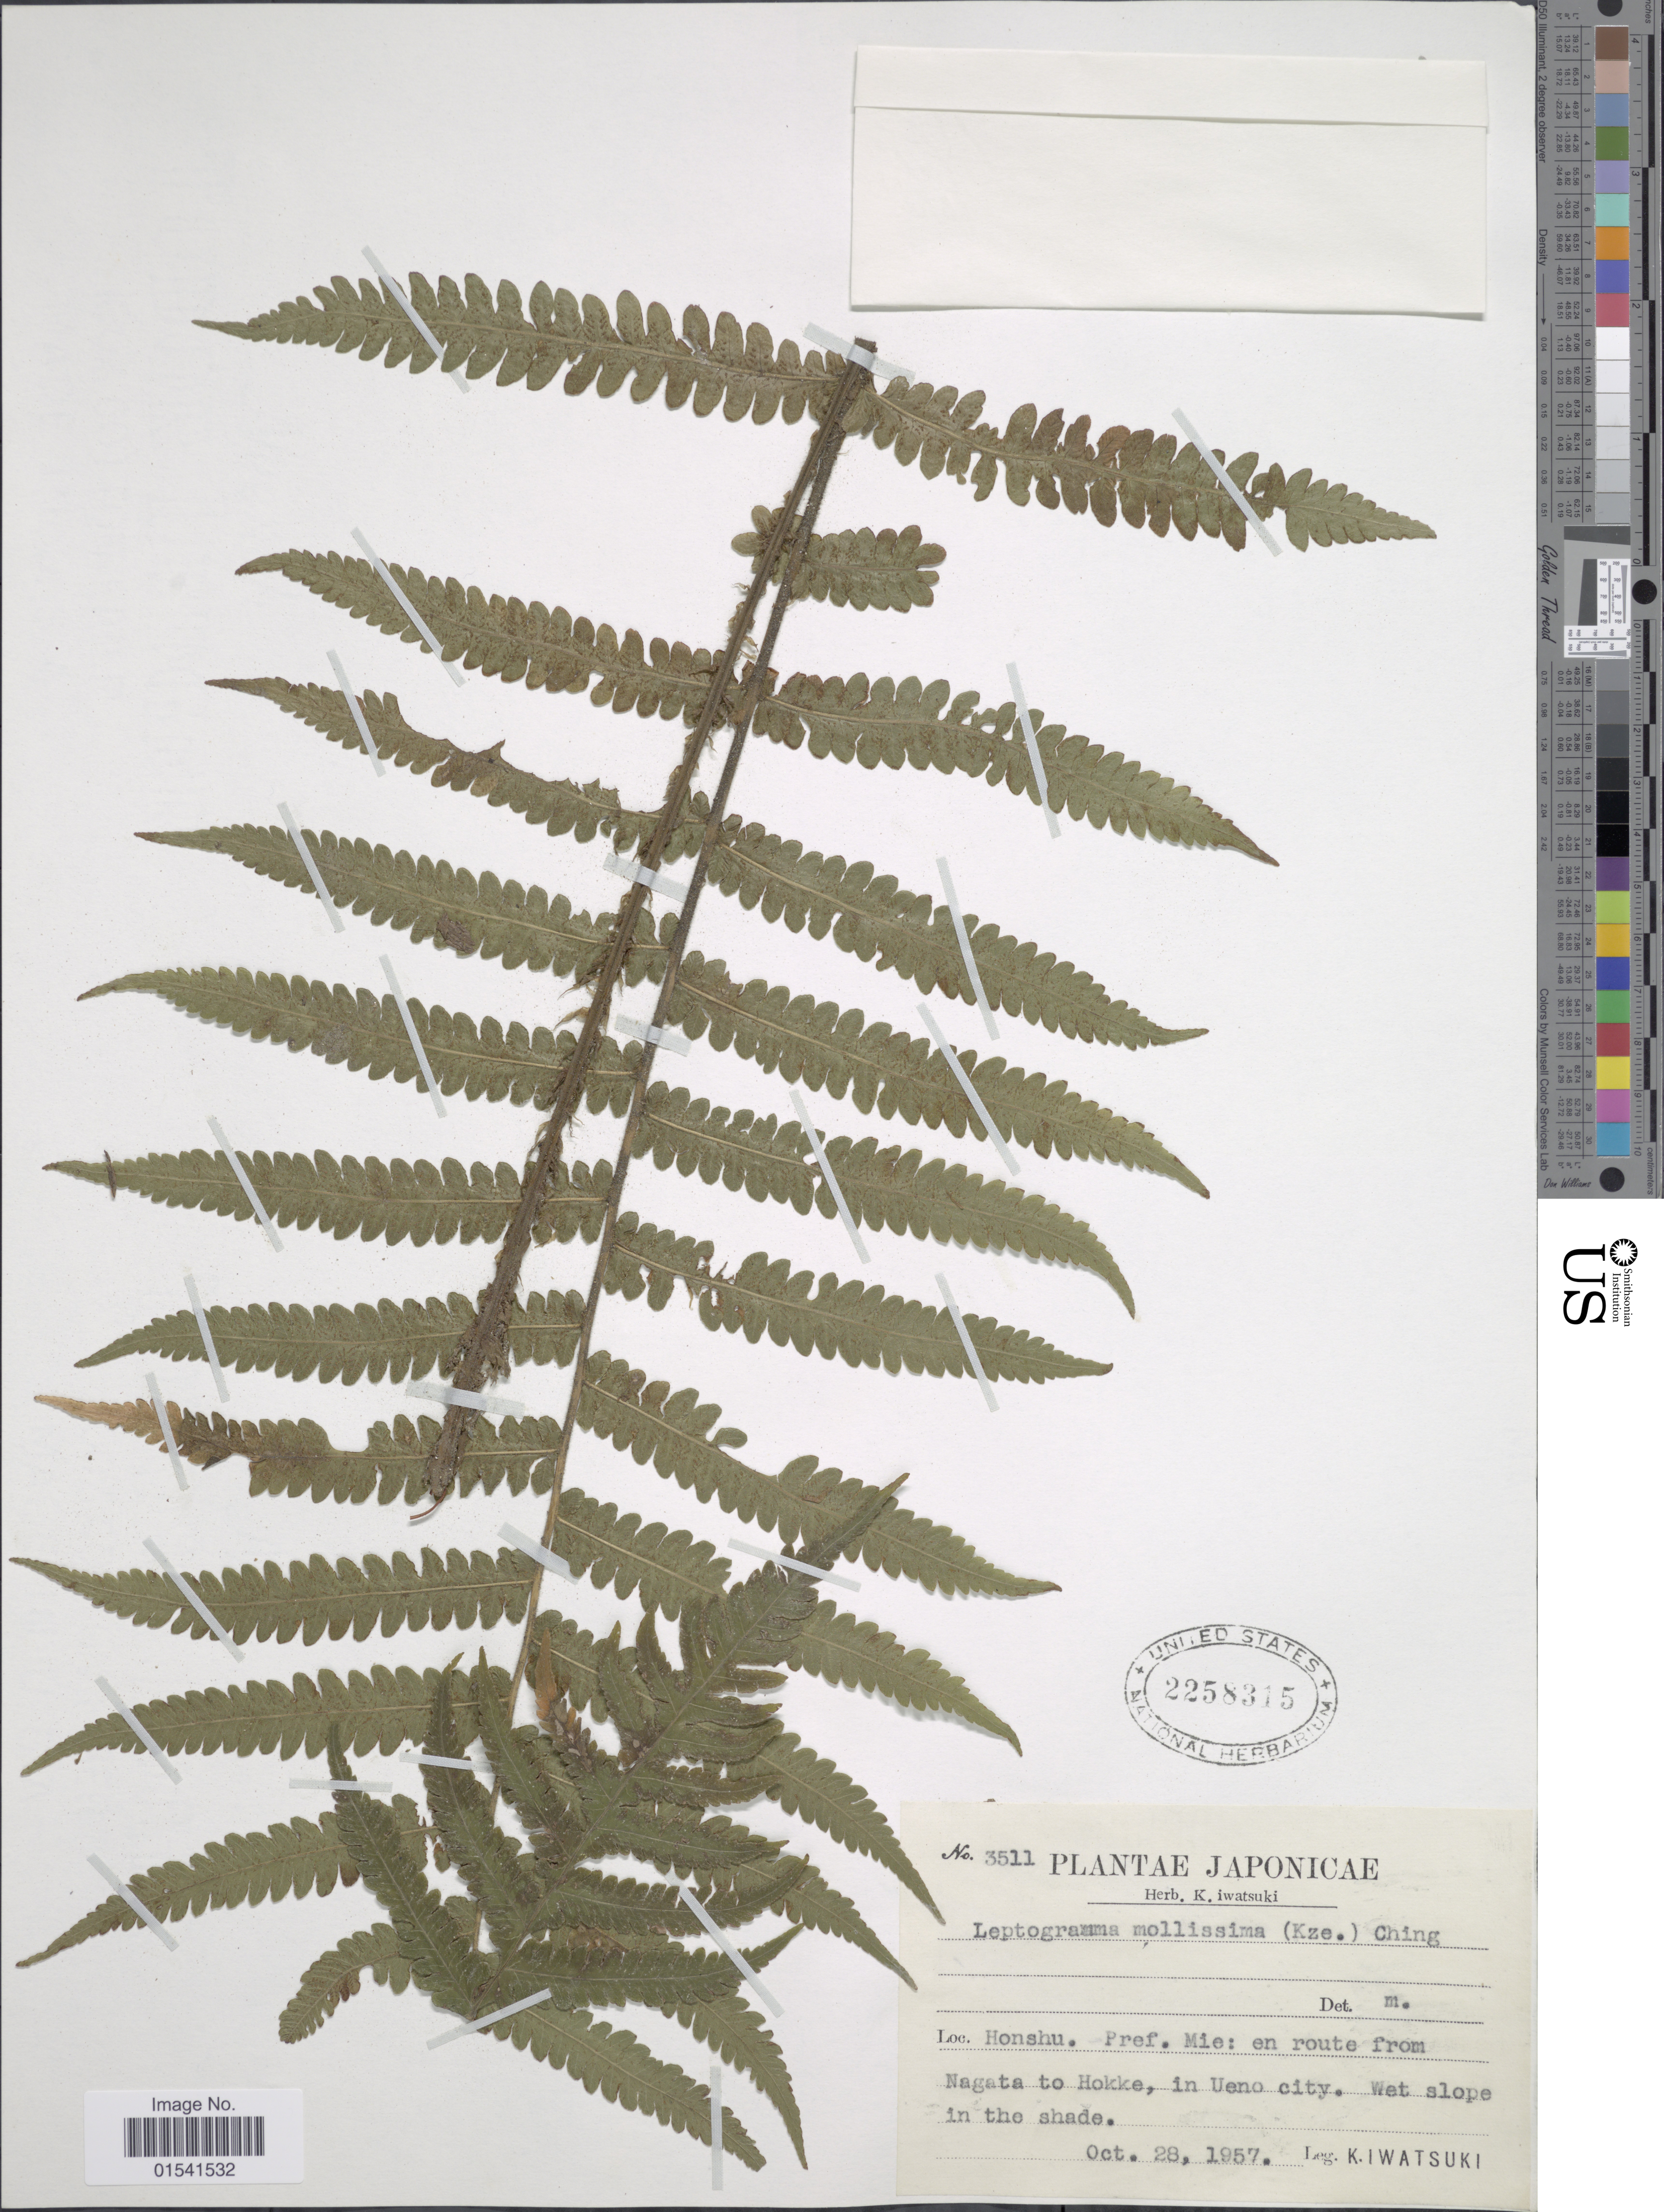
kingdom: Plantae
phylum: Tracheophyta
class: Polypodiopsida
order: Polypodiales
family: Thelypteridaceae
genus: Stegnogramma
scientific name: Stegnogramma mollissima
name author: (Fisch. ex Kunze) Fraser-Jenk.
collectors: K. Iwatsuki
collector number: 3511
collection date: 1957-10-28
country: Japan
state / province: Mie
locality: Honshu Pref Mie: en route from Nagata to Hokke, in Ueno city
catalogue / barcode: US 2258315